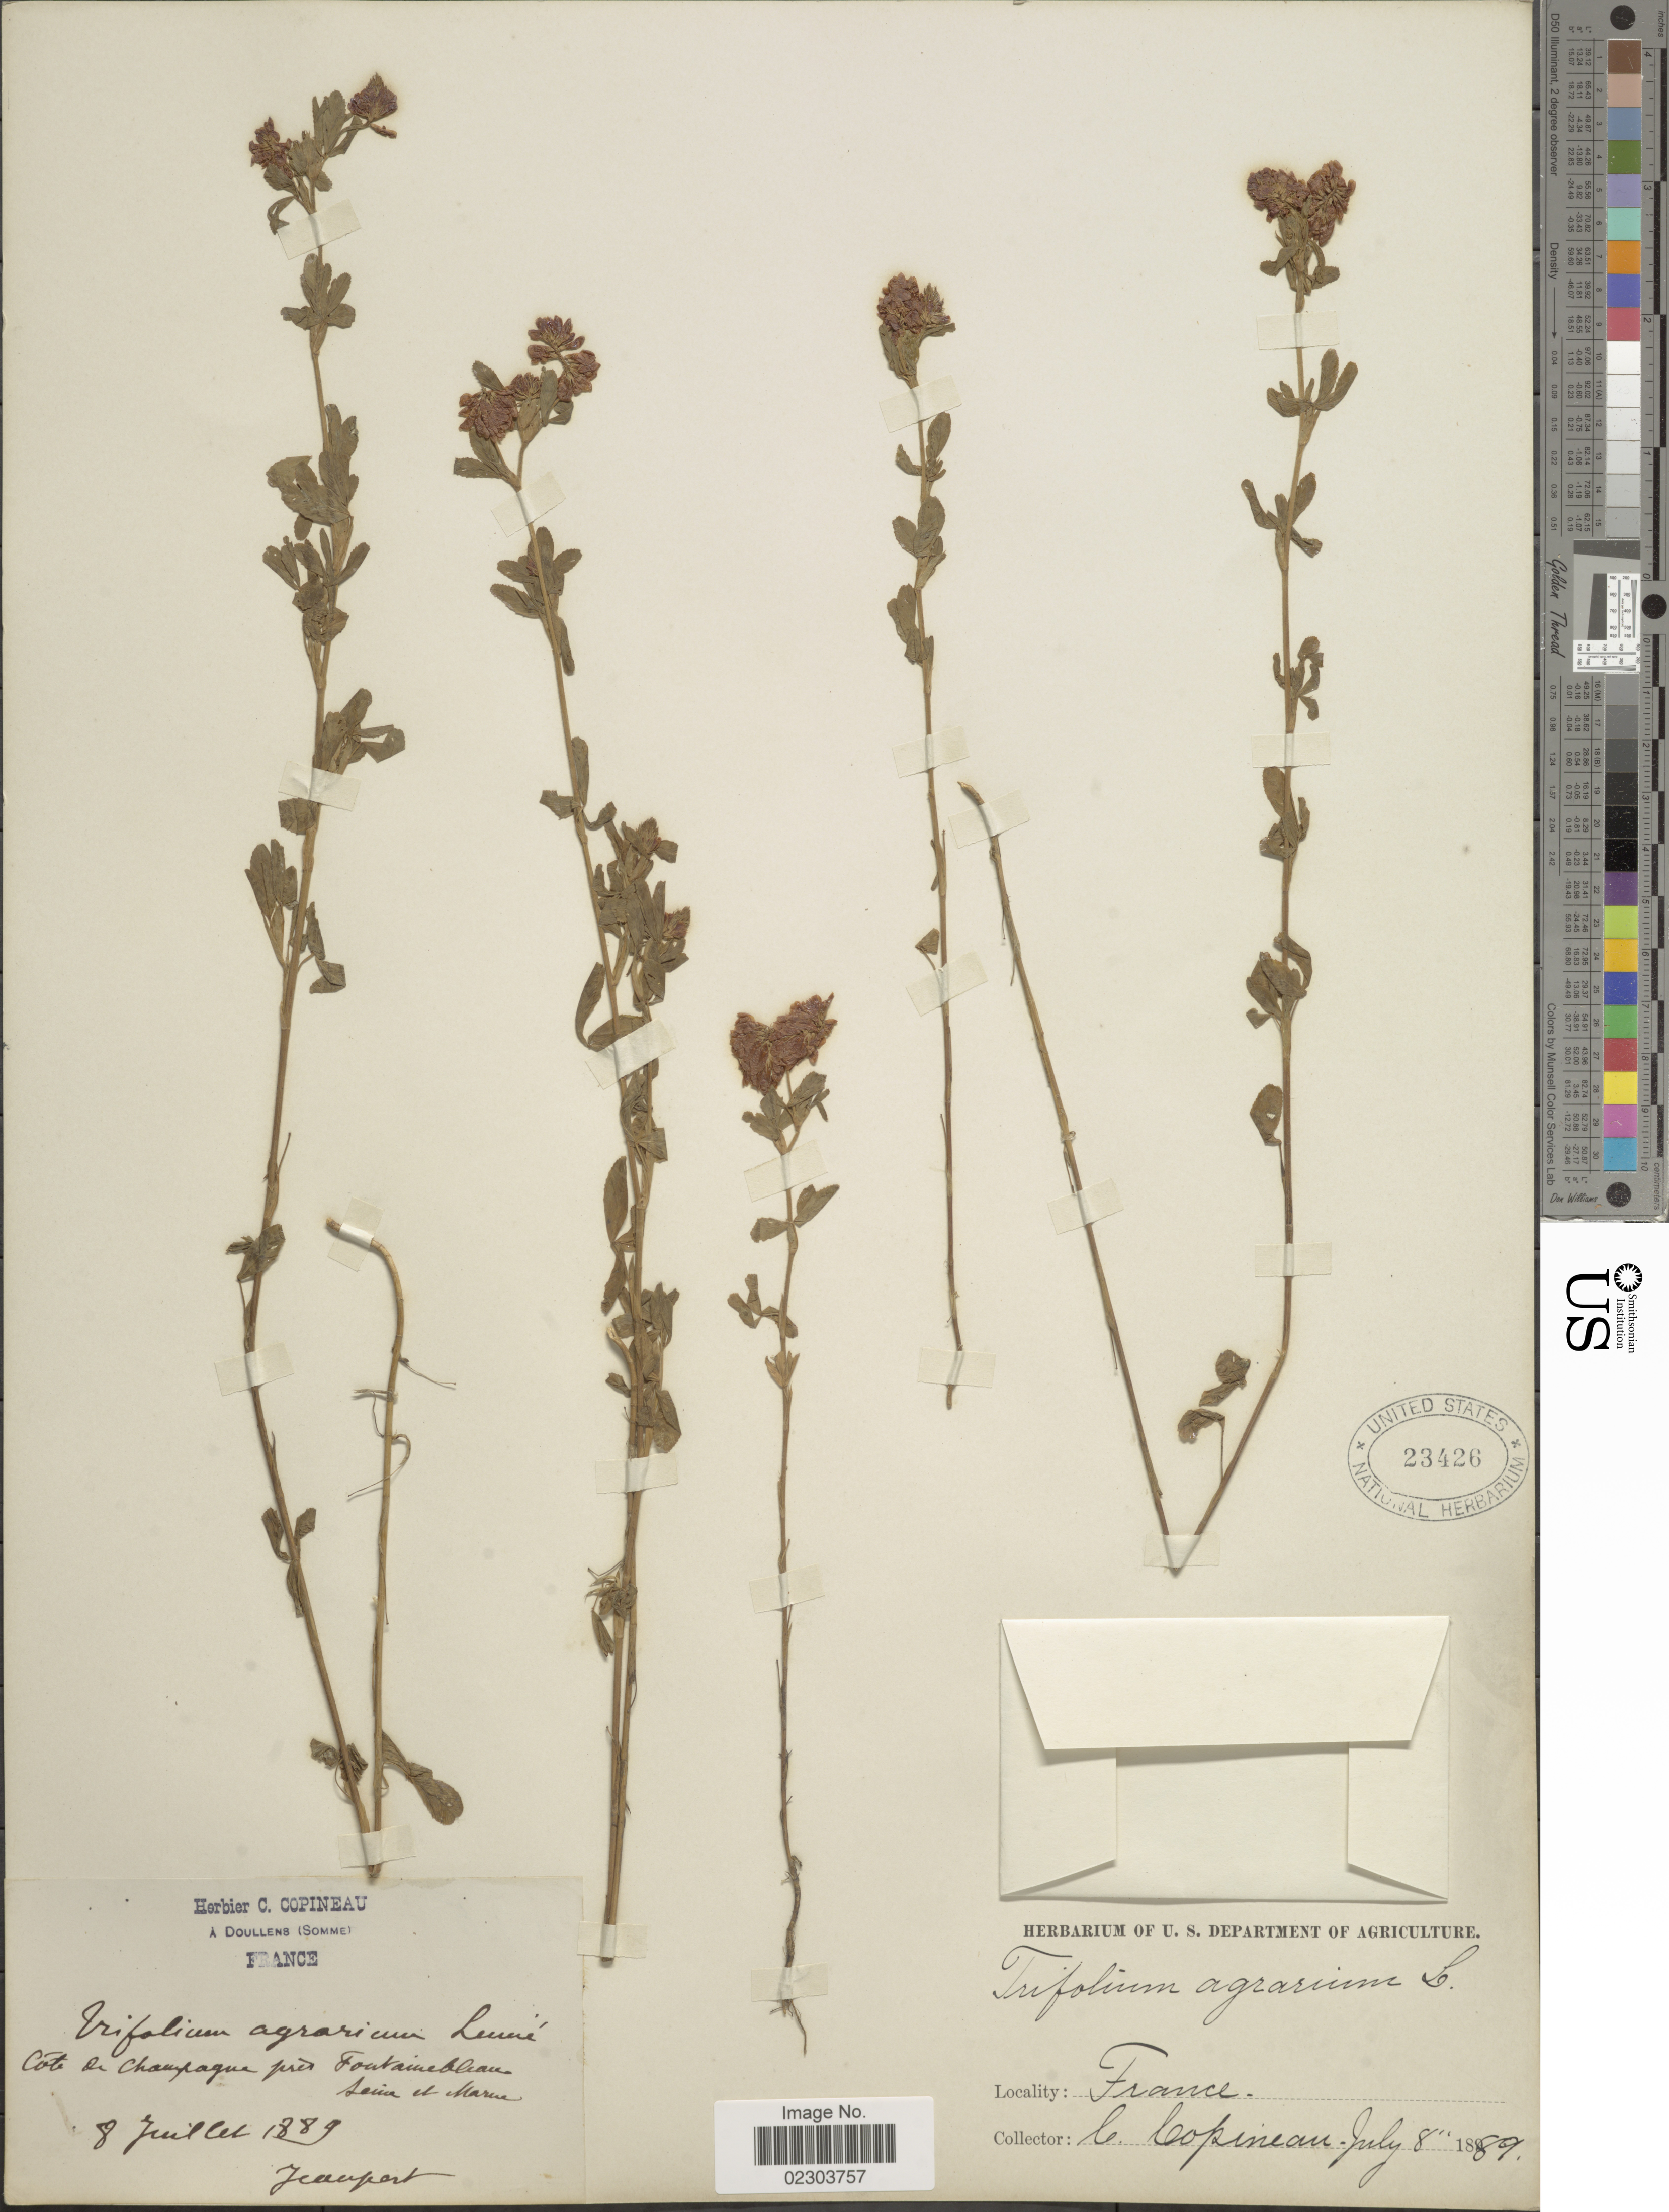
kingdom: Plantae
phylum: Tracheophyta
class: Magnoliopsida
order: Fabales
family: Fabaceae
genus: Trifolium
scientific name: Trifolium agrarium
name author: L.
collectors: C. Copineau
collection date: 1889-07-08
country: France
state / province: Île-de-France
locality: Cote de Champagne près Fontainebleau, Seine et Marne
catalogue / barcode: US 23426